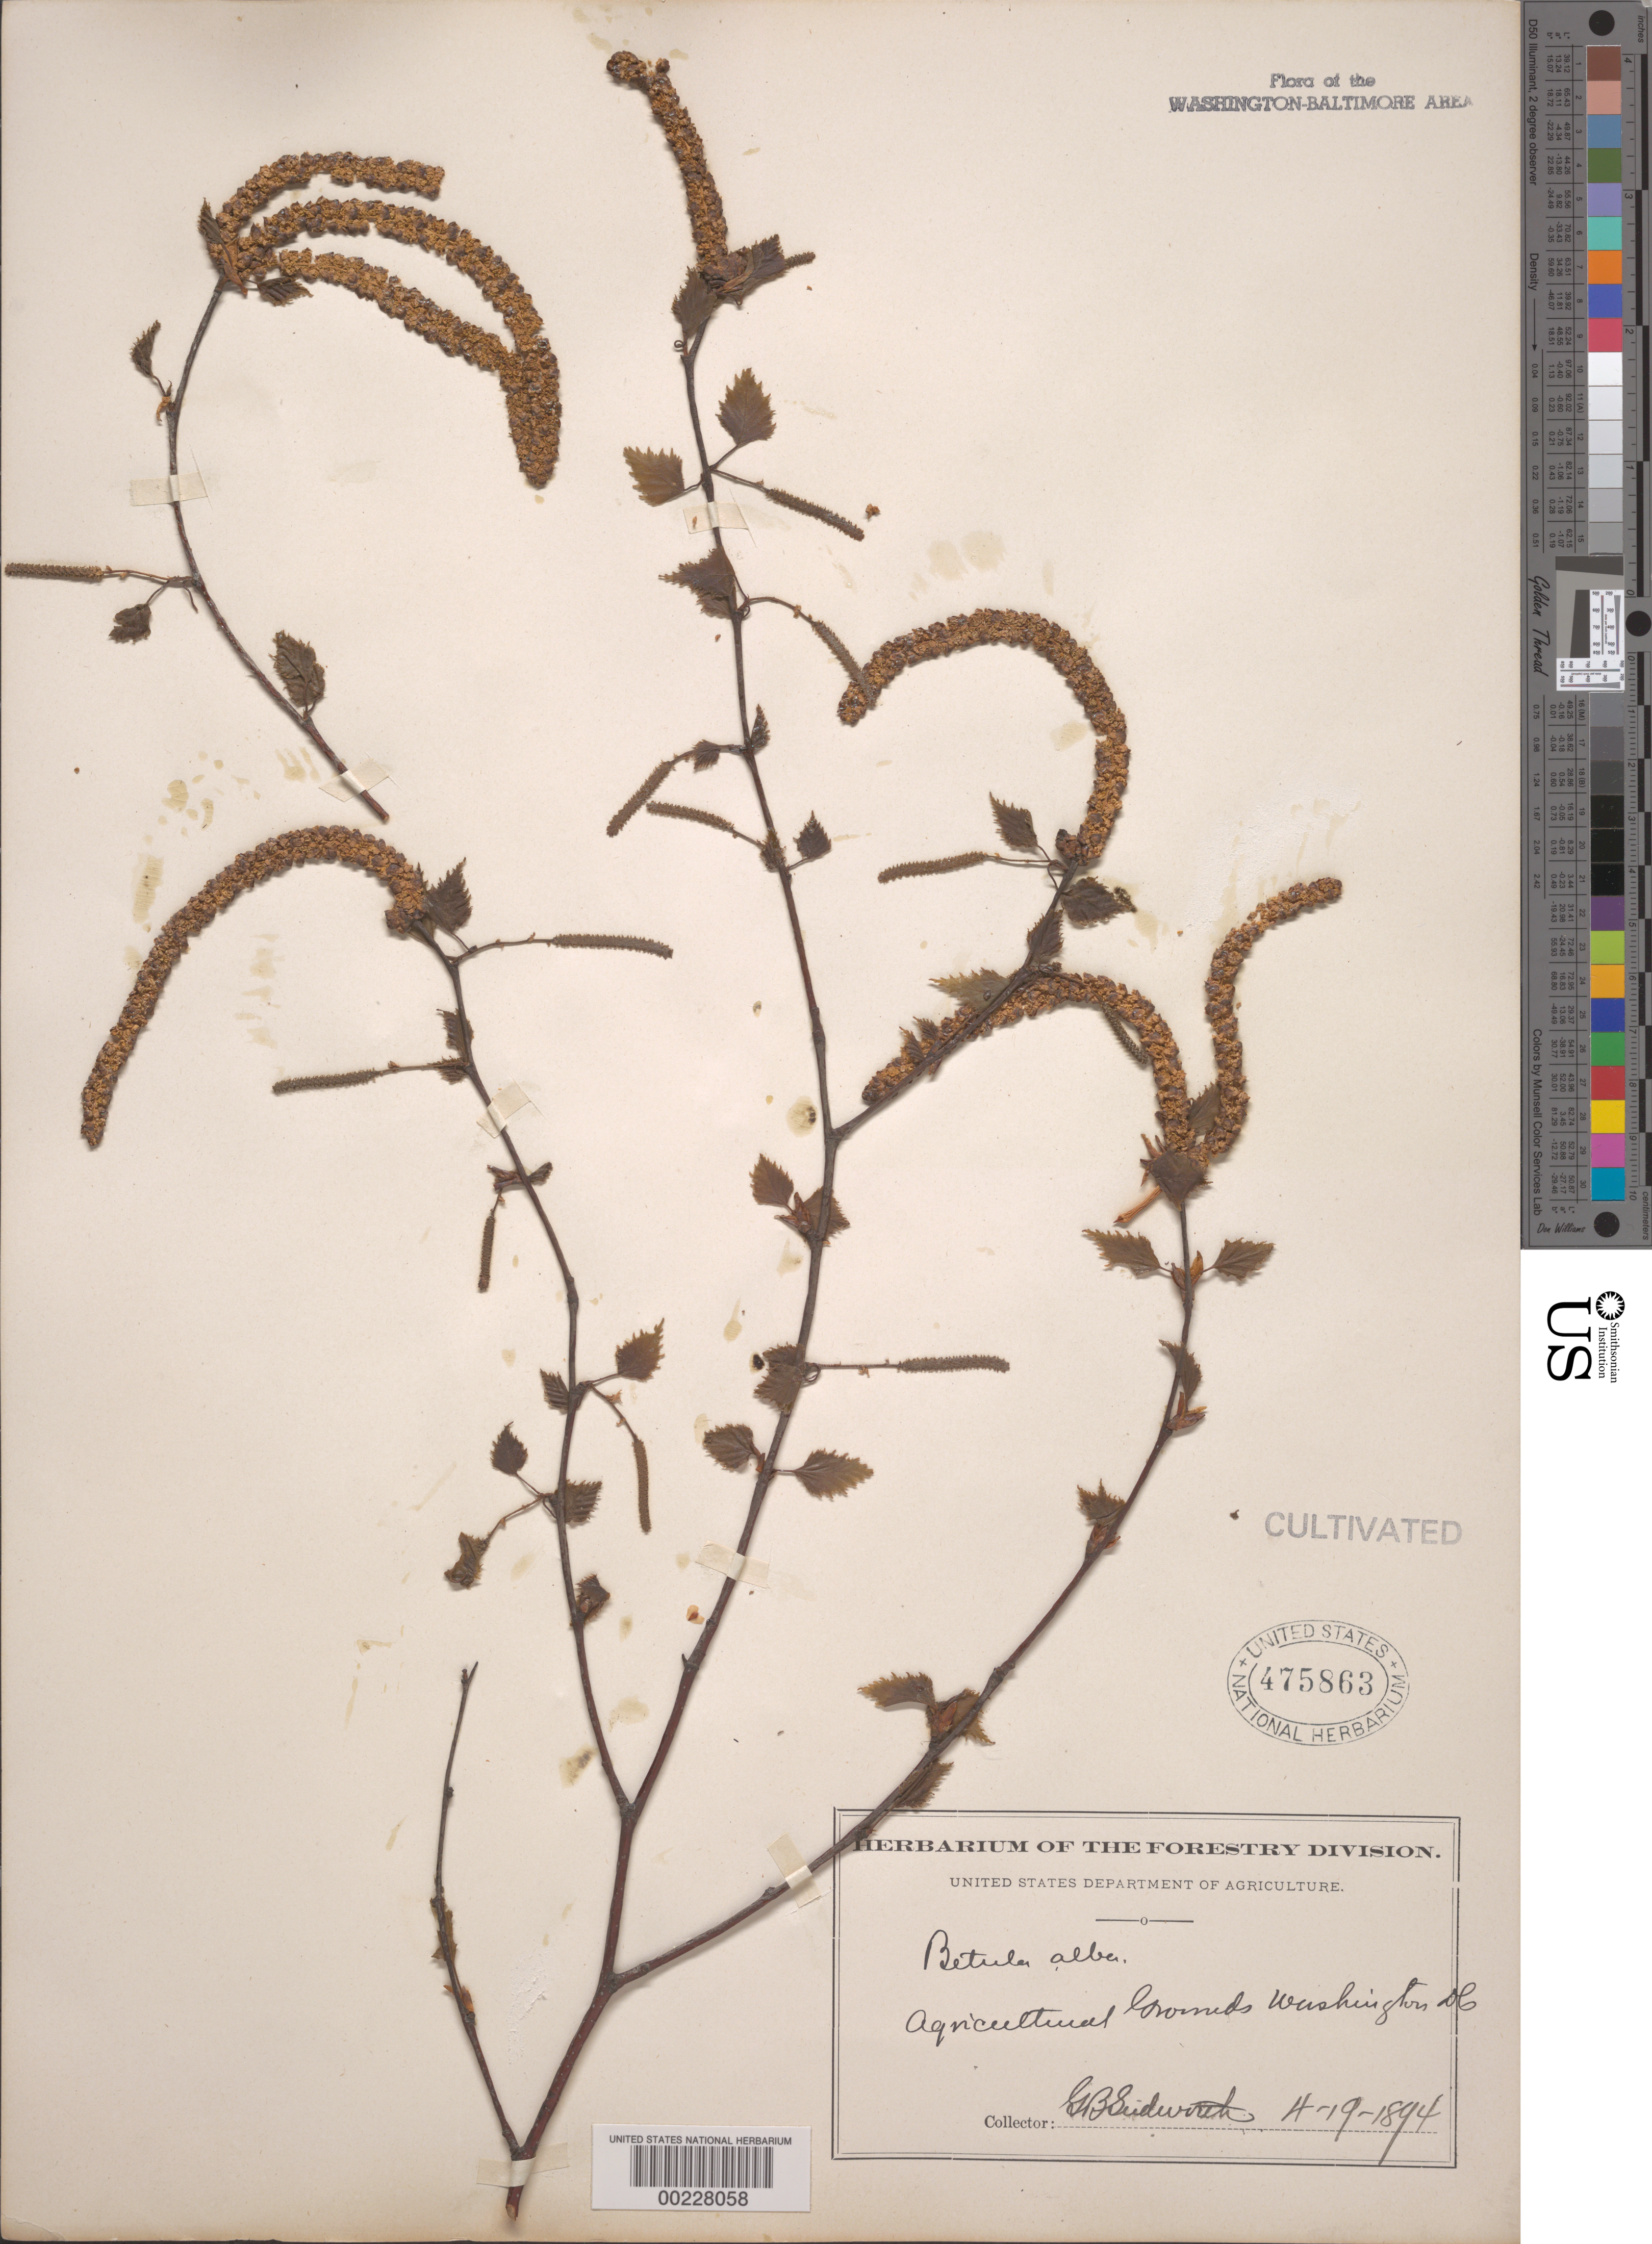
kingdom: Plantae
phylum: Tracheophyta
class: Magnoliopsida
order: Fagales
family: Betulaceae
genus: Betula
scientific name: Betula alba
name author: L.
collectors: G. B. Sudworth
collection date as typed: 19 Apr 1894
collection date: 1894-04-19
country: United States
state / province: District of Columbia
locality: Agricultural grounds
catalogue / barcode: US 475863